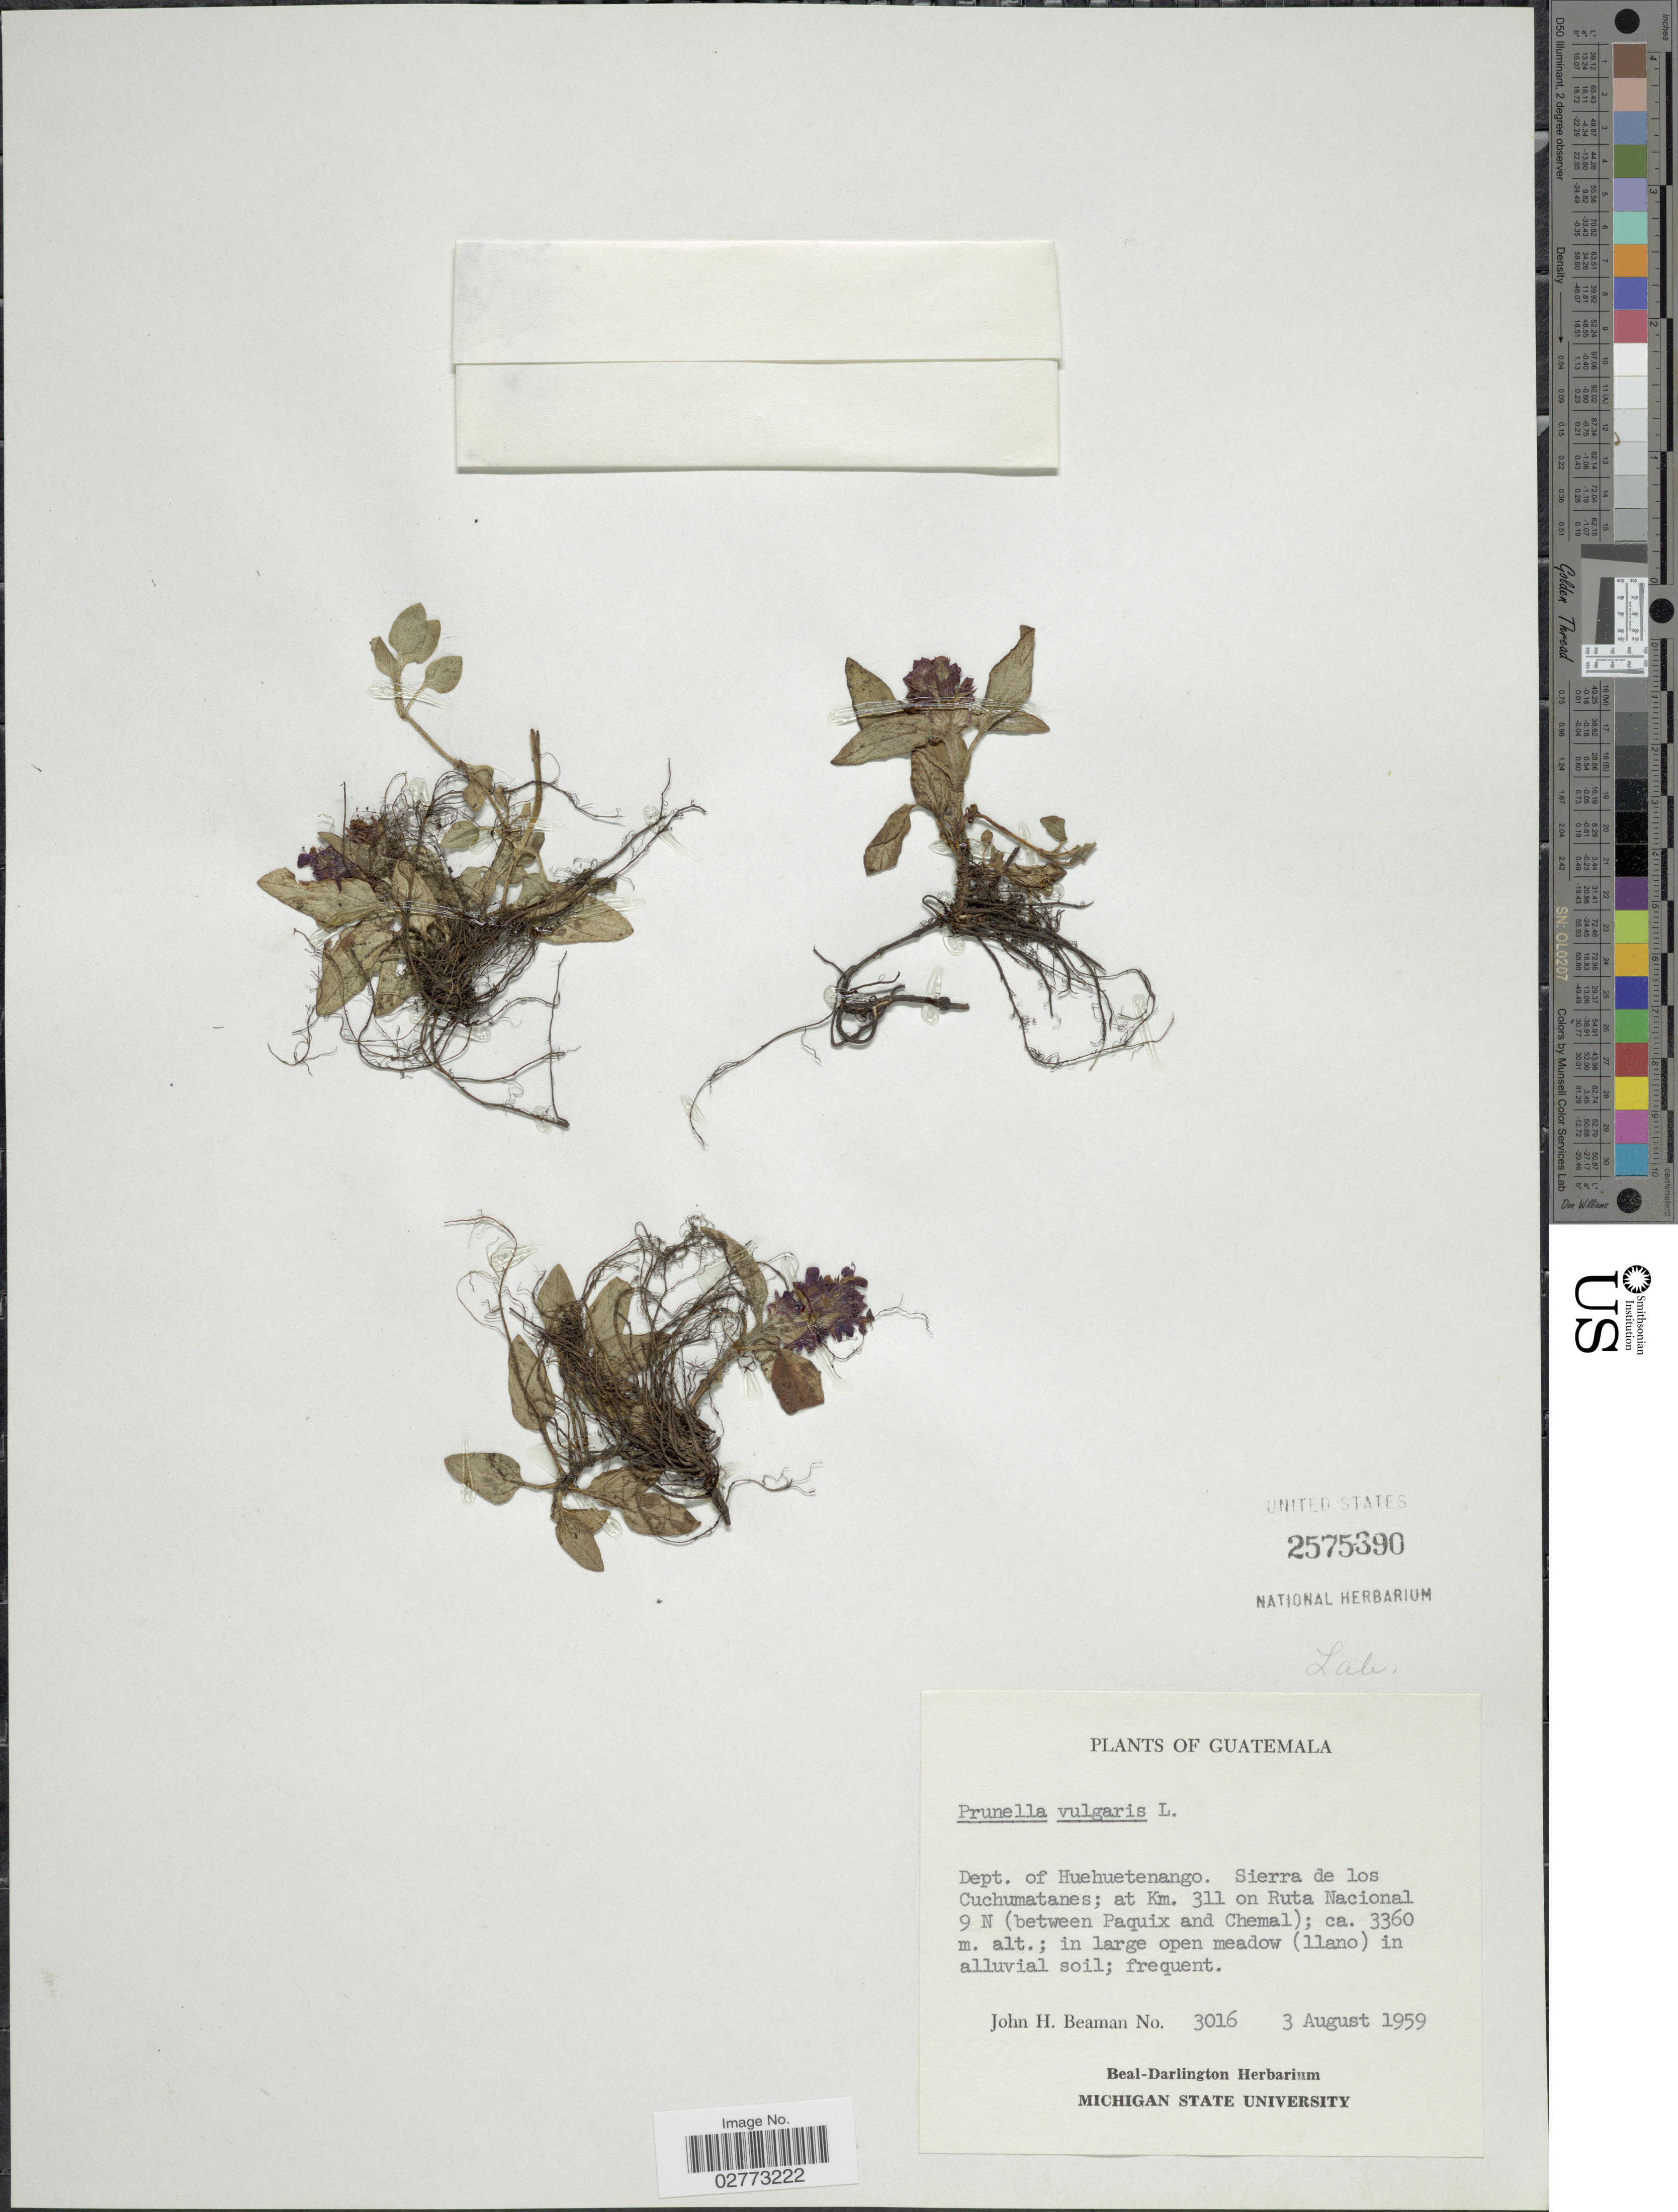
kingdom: Plantae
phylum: Tracheophyta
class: Magnoliopsida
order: Lamiales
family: Lamiaceae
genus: Prunella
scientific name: Prunella vulgaris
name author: L.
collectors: J. H. Beaman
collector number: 3016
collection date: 1959-08-03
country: Guatemala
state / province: Huehuetenango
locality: Sierra de los Cuchumatanes; at Km. 311 on Ruta Nacional 9 N (between Paquix and Chemal).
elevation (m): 3360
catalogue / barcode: US 2575390